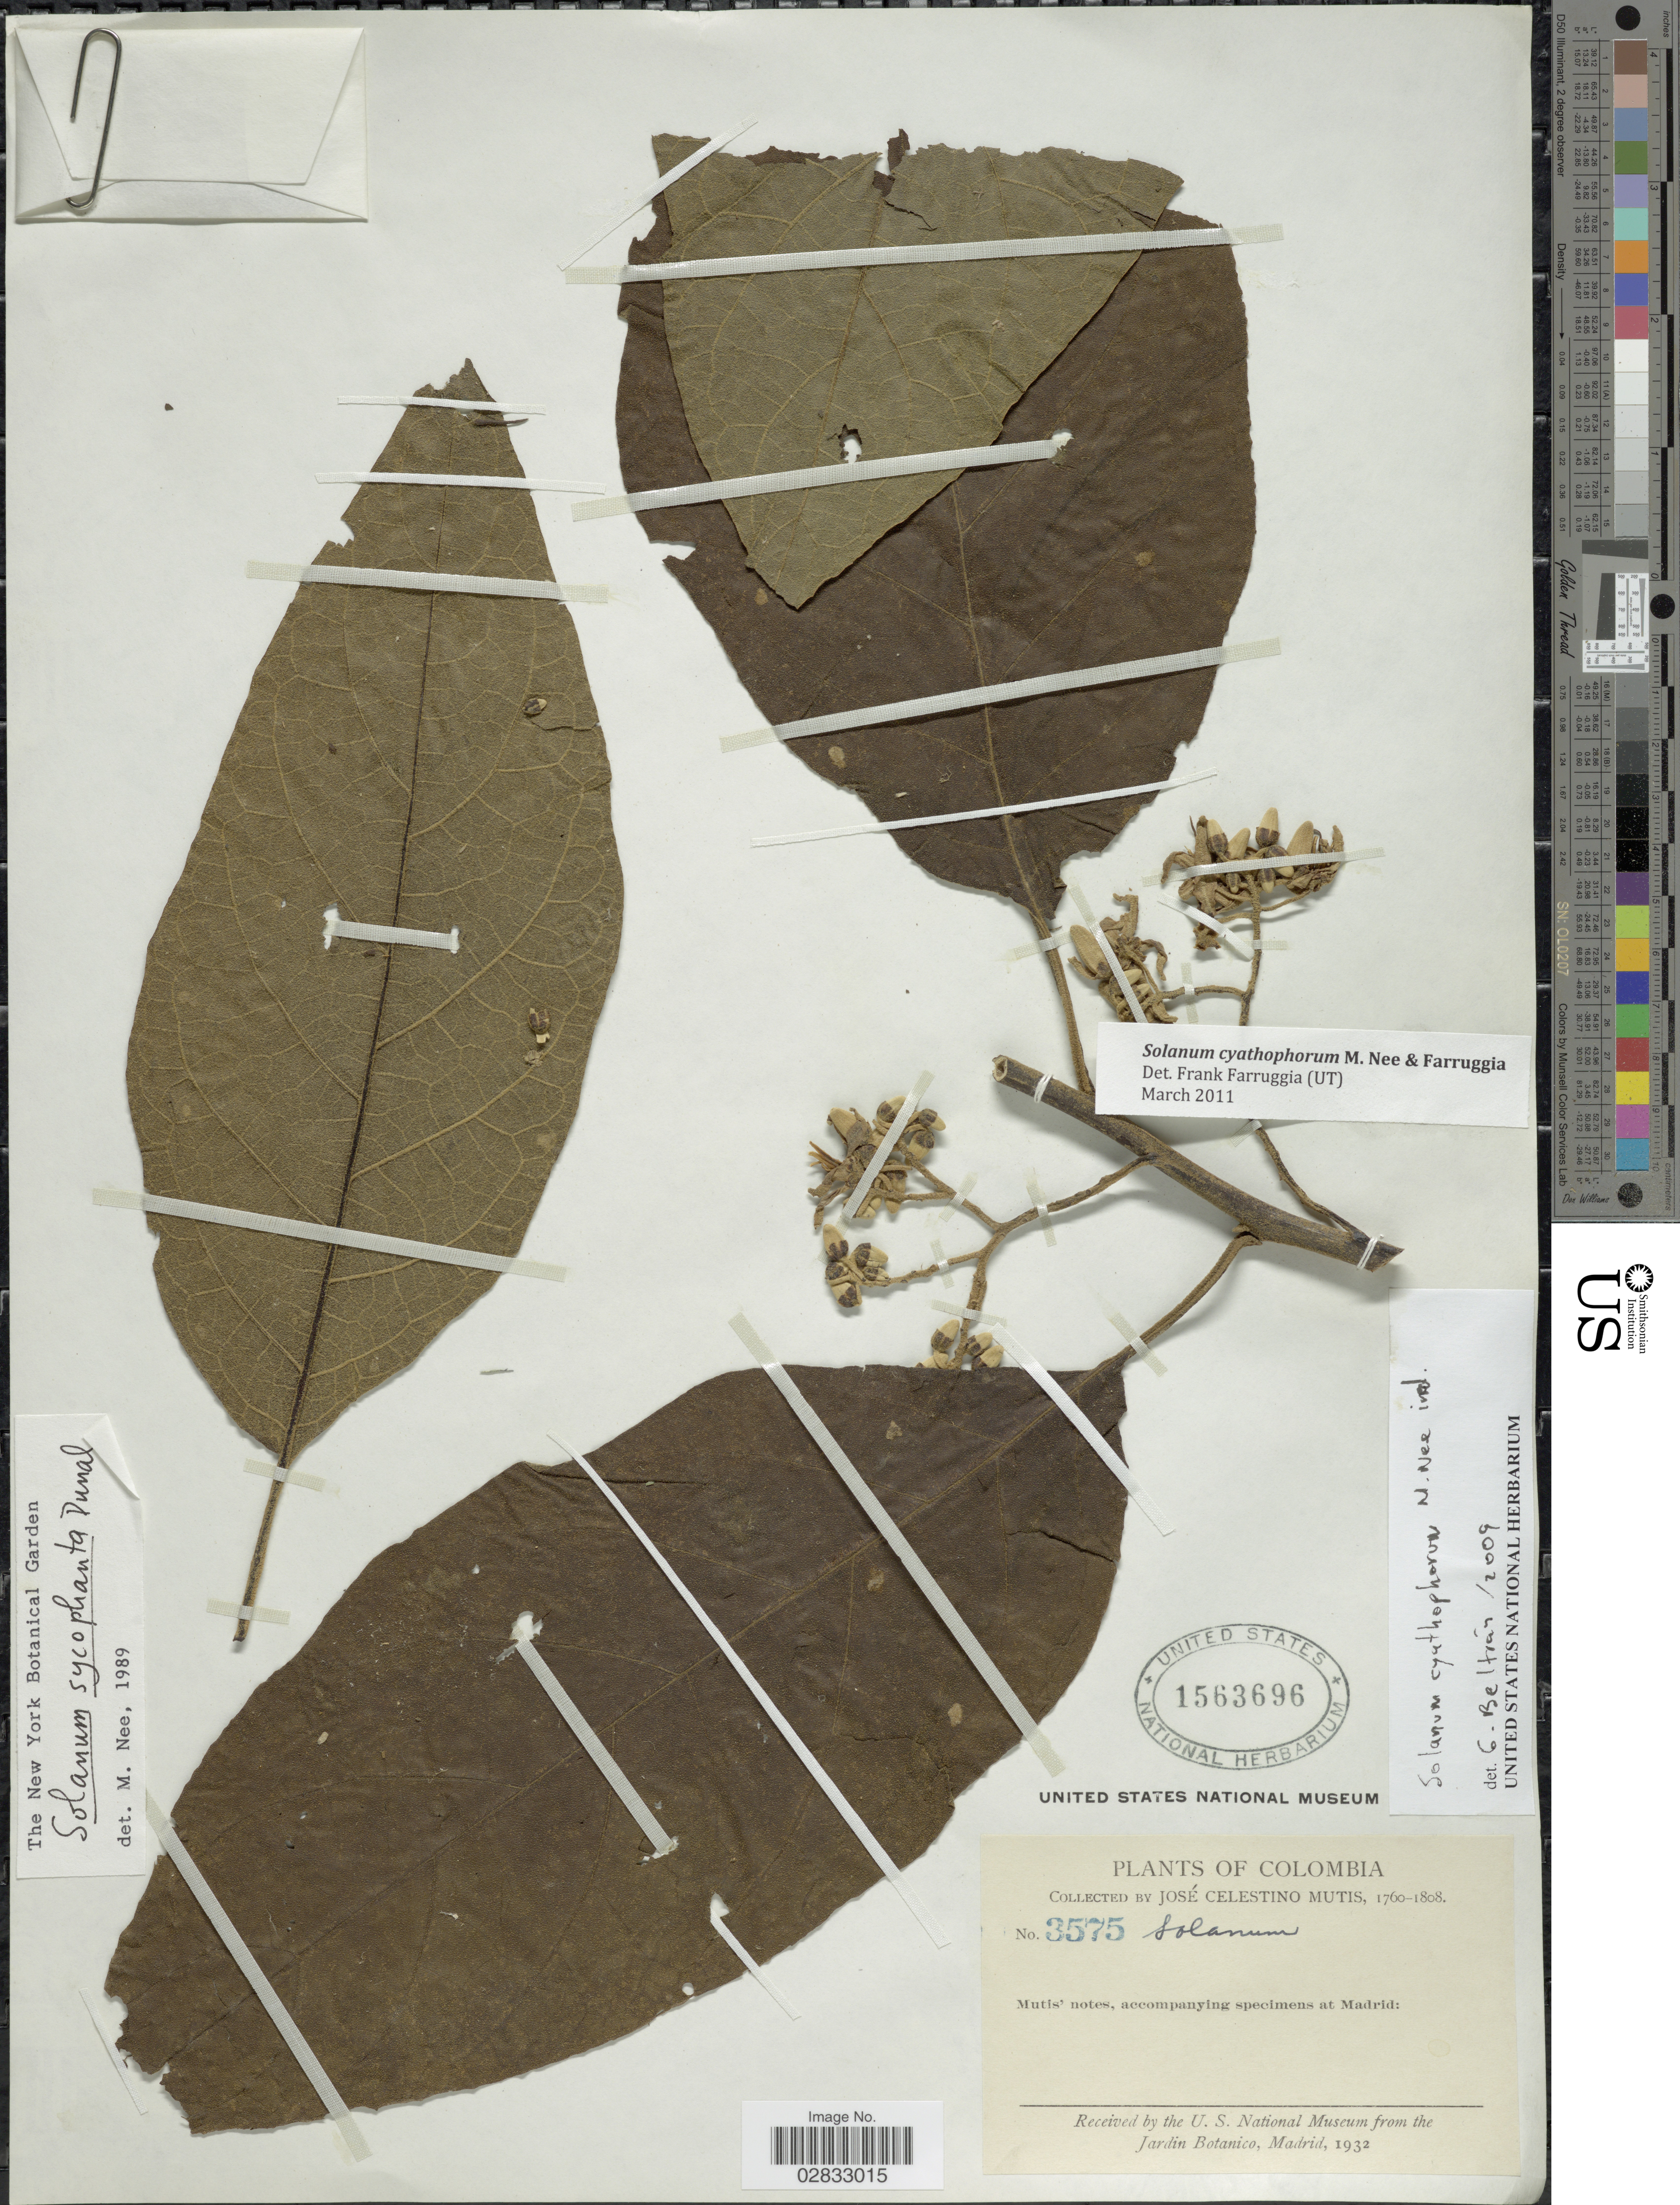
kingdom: Plantae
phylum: Tracheophyta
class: Magnoliopsida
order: Solanales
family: Solanaceae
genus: Solanum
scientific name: Solanum cyathophorum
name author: M. Nee & Farruggia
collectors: J. C. B. Mutis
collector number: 3575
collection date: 1760/1808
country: Colombia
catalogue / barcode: US 1563696